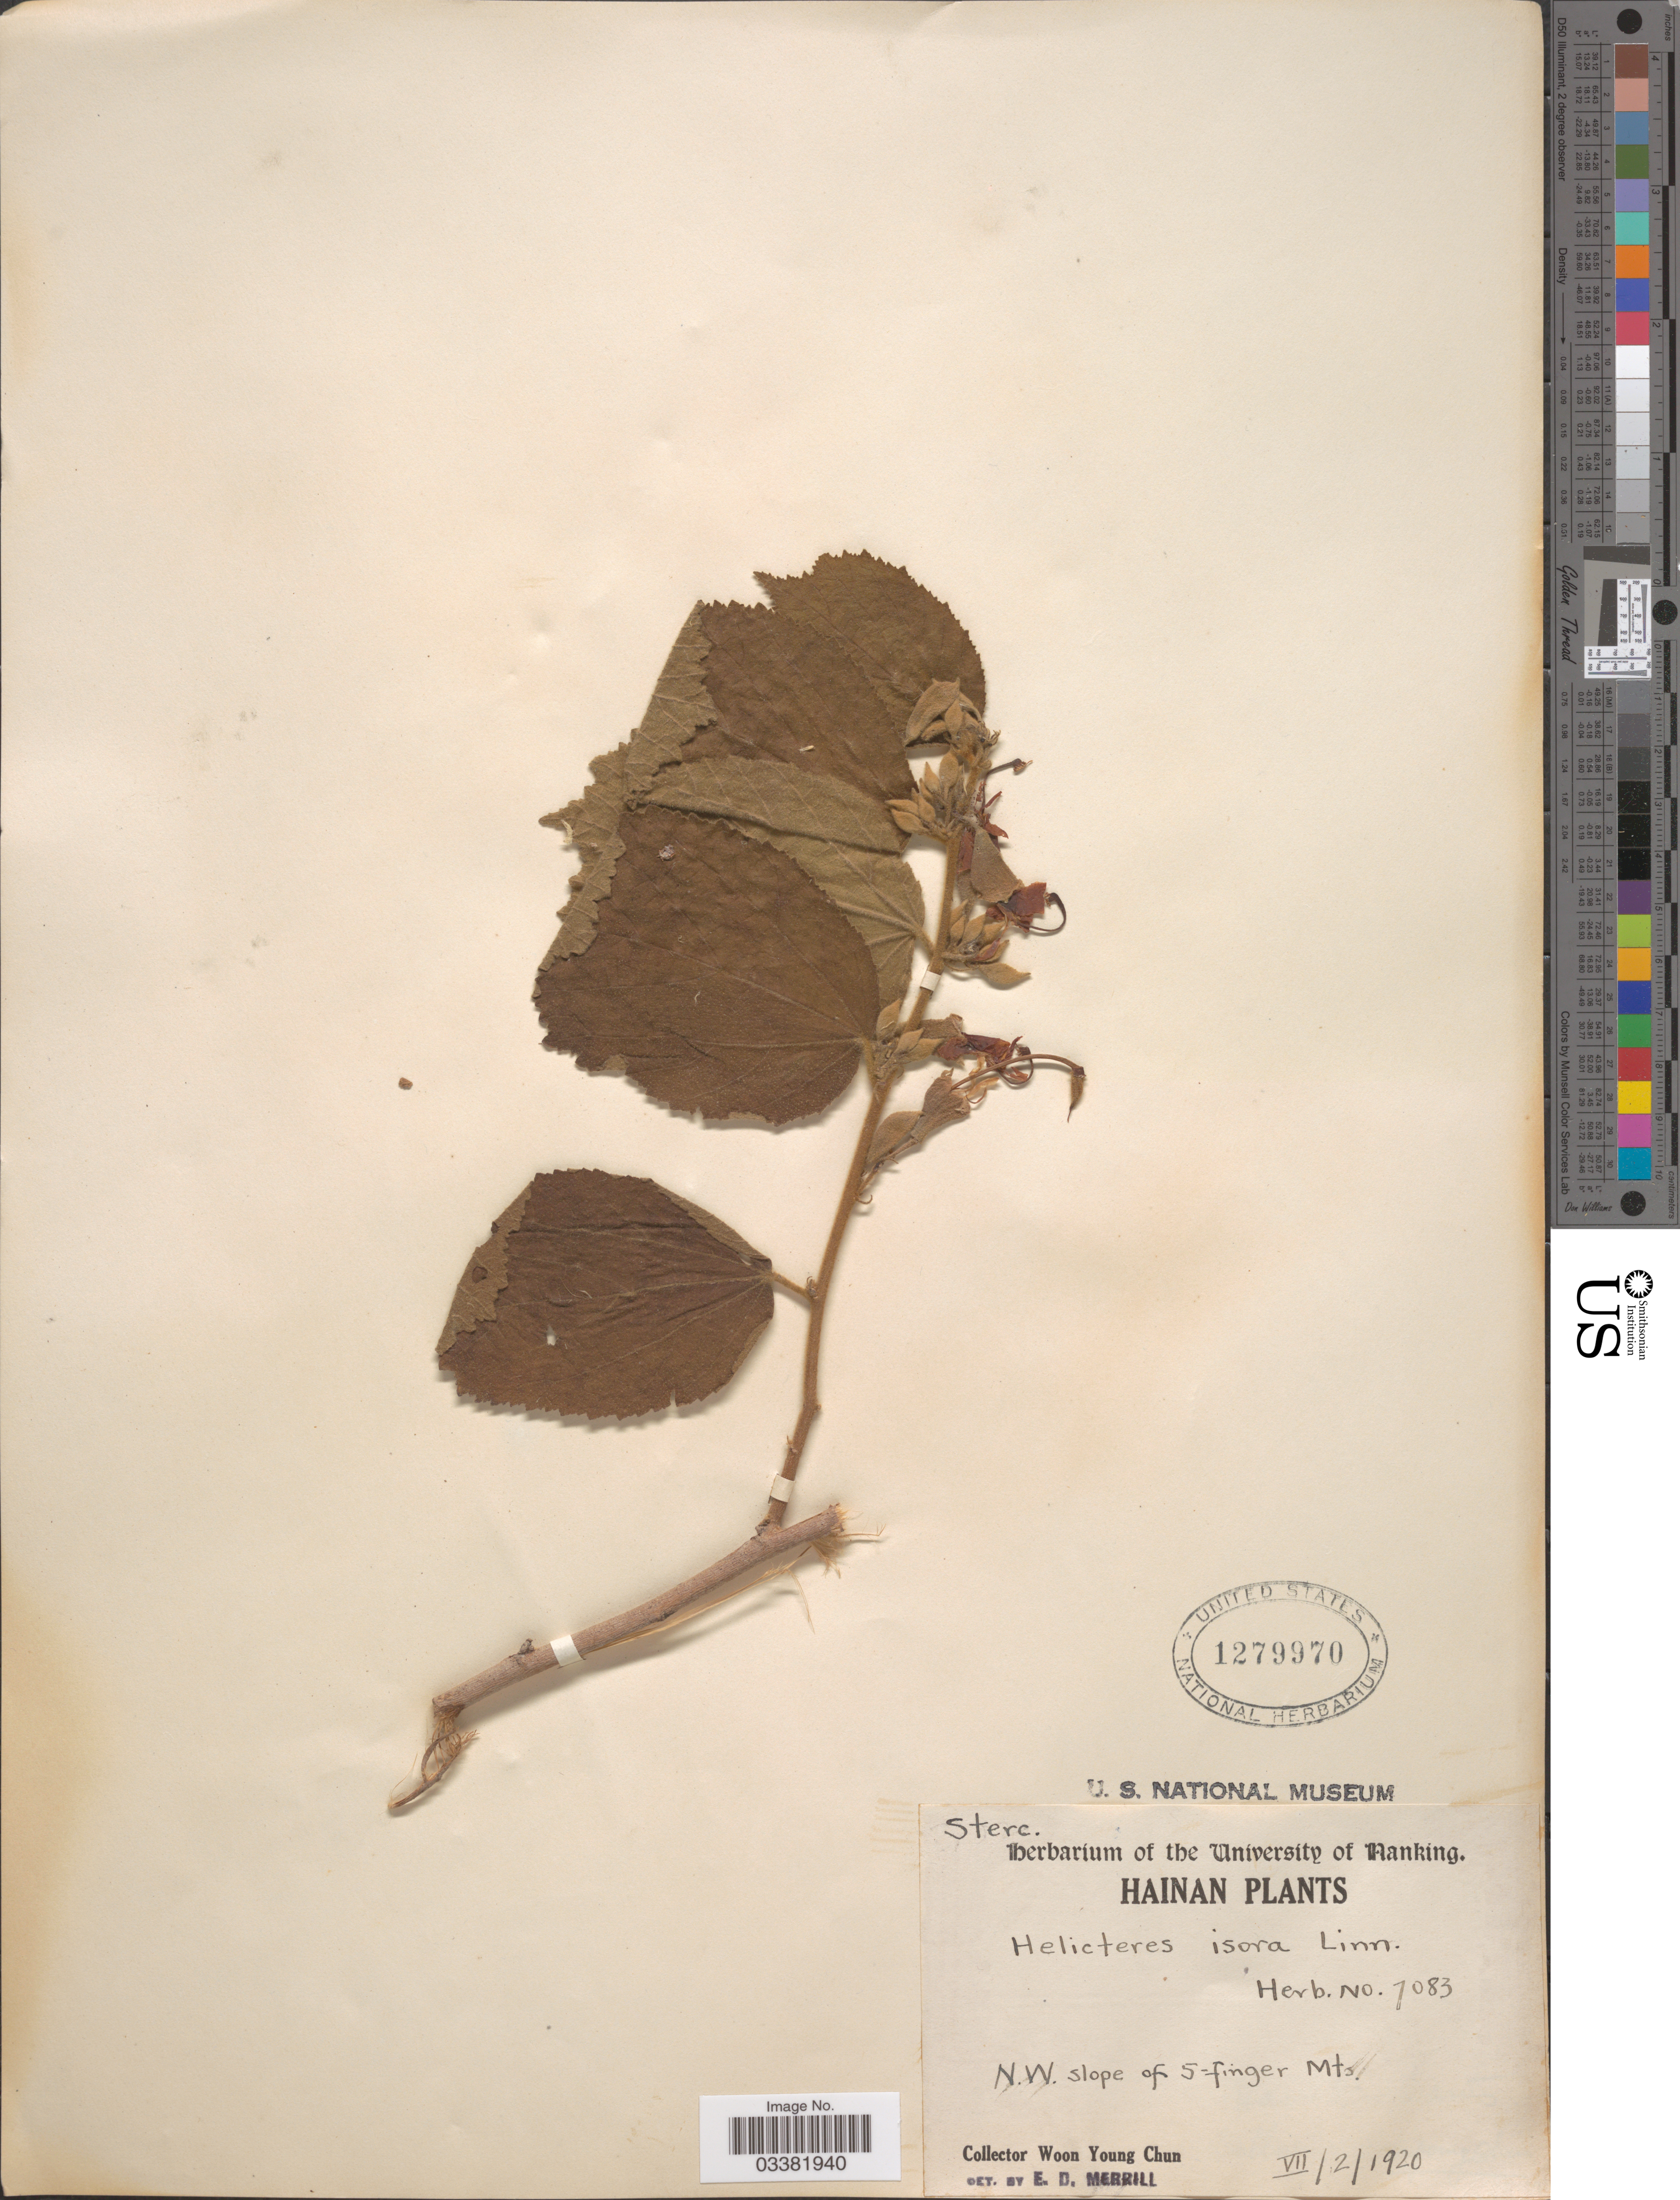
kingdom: Plantae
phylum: Tracheophyta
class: Magnoliopsida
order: Malvales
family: Malvaceae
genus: Helicteres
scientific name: Helicteres isora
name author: L.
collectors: W. Y. Chun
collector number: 7083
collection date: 1920-07-02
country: China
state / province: Hainan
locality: N.W. slope of 5-finger Mts.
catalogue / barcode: US 1279970